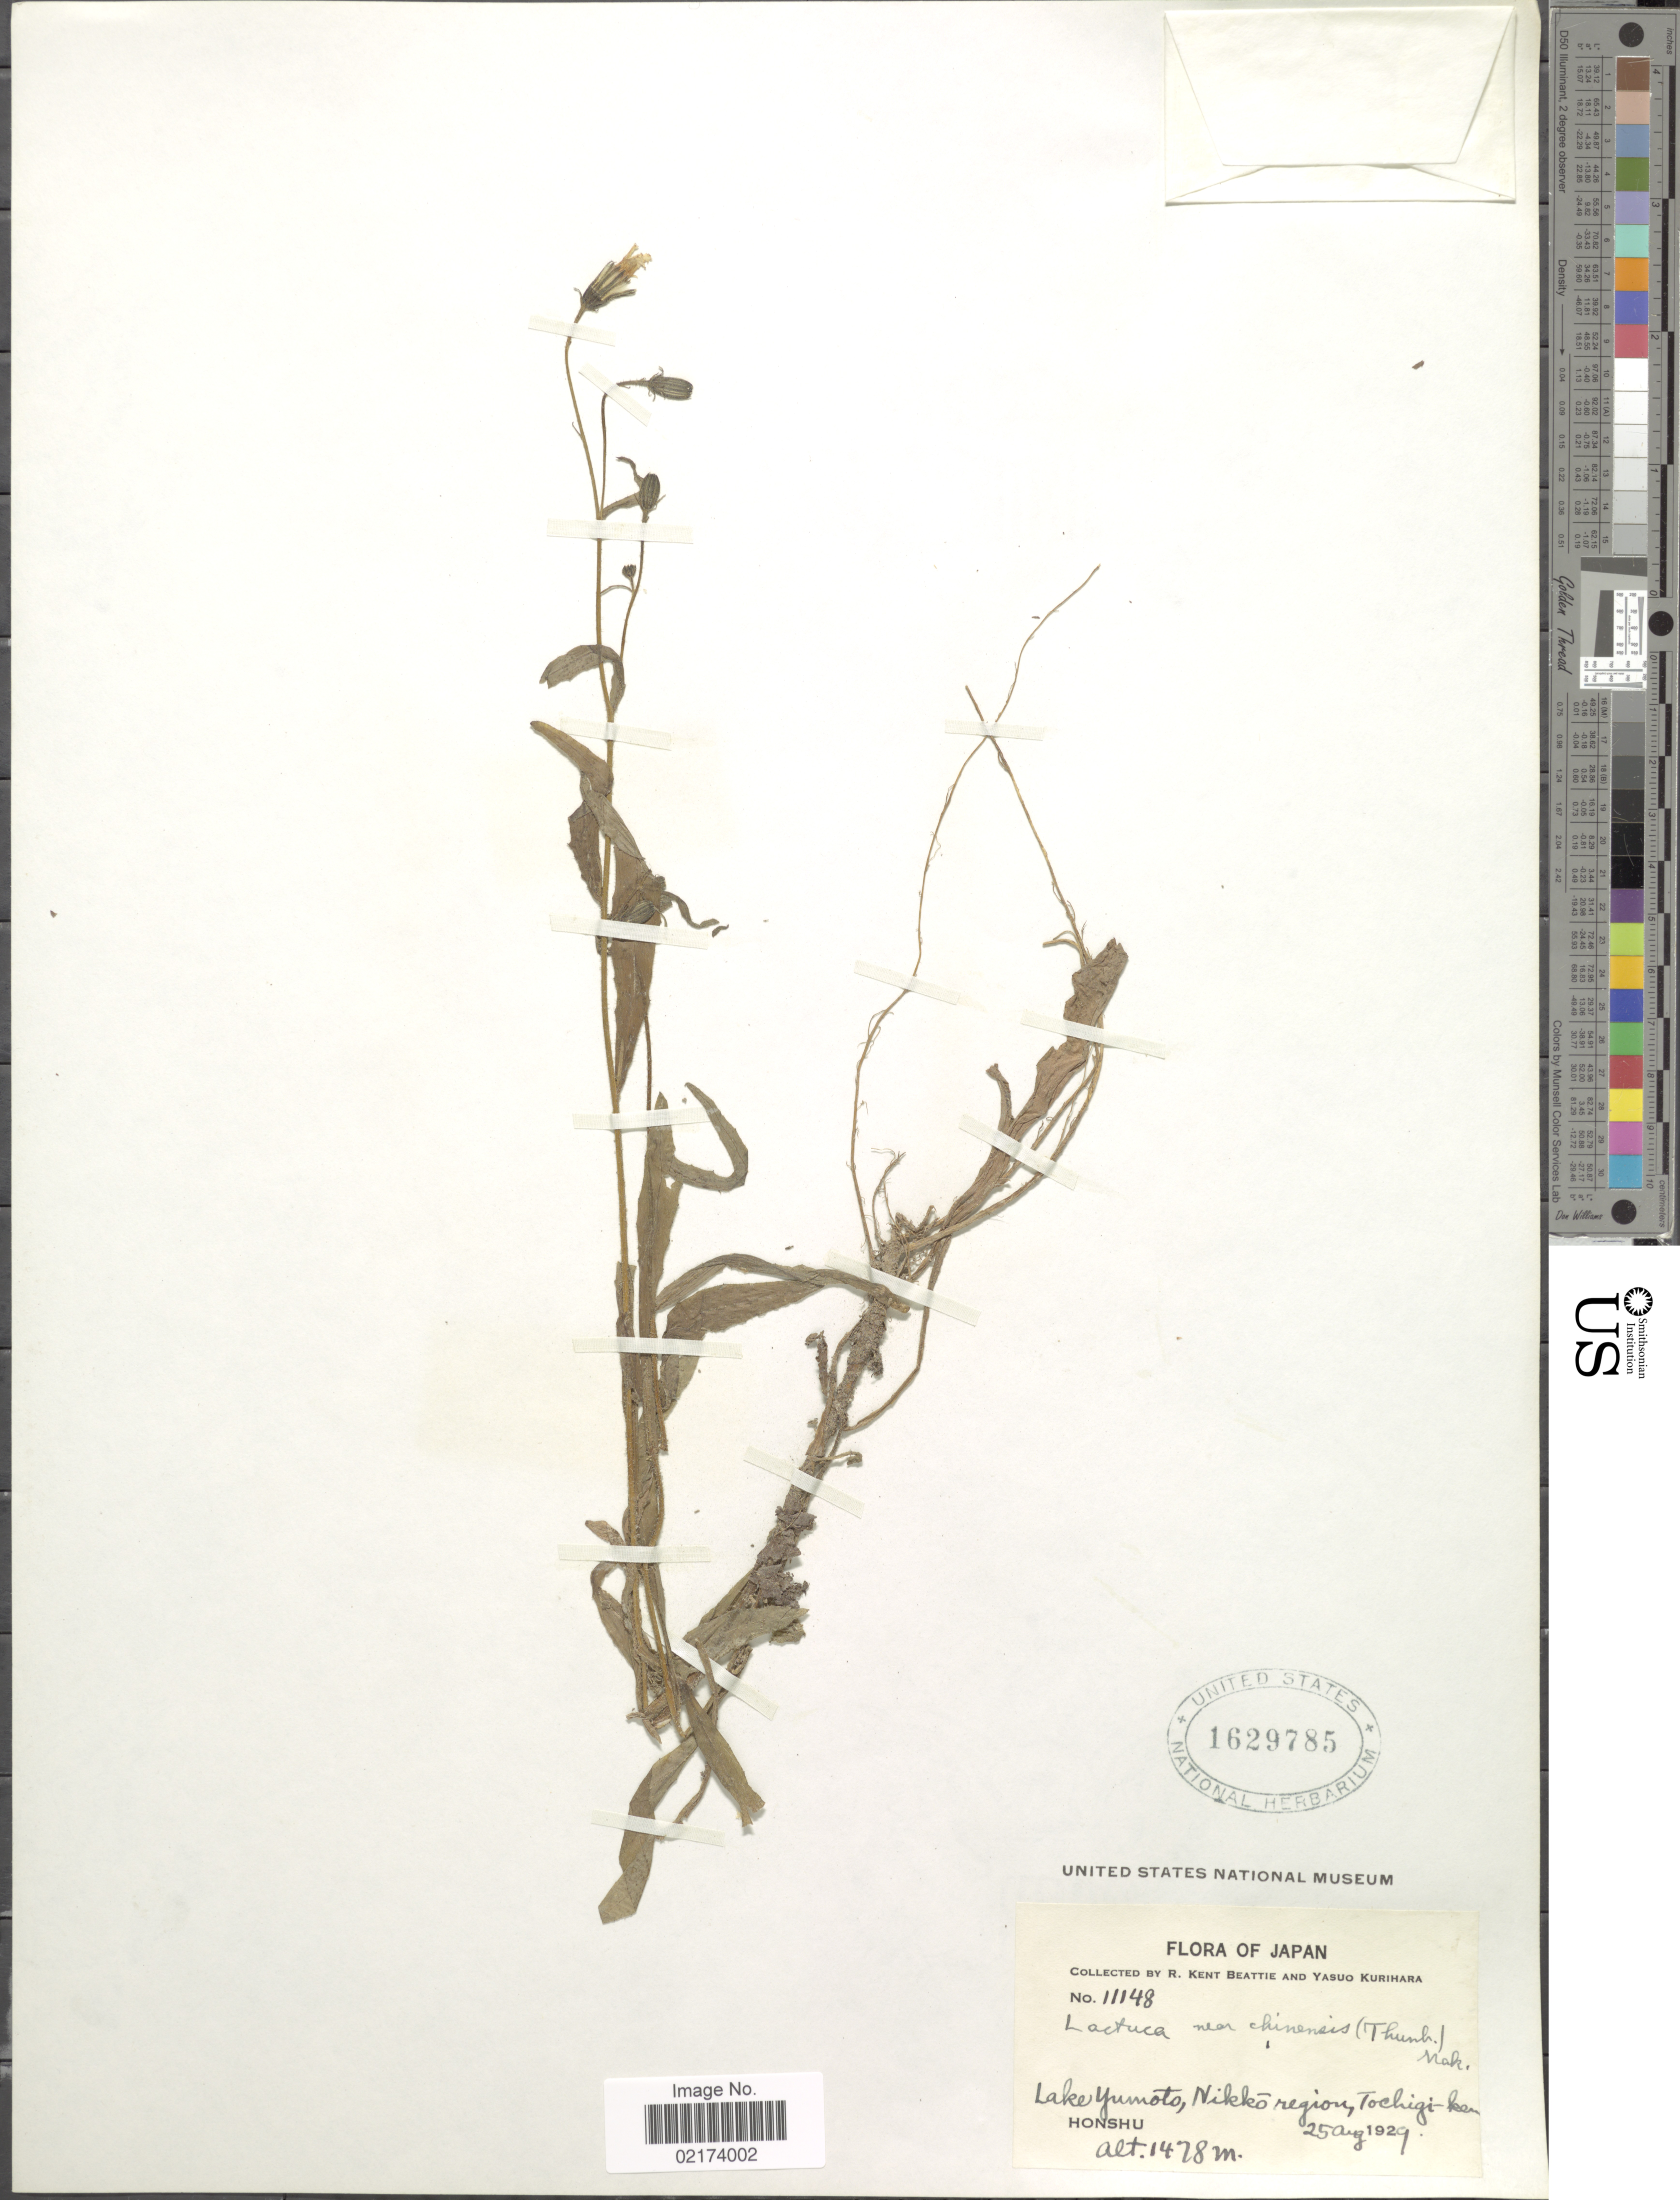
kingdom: Plantae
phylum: Tracheophyta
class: Magnoliopsida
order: Asterales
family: Asteraceae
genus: Ixeris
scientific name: Ixeris chinensis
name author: (Thunb.) Nakai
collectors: R. K. Beattie & Y. Kurihara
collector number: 11148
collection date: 1929-08-25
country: Japan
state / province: Totigi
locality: Lake Yumoto, Nikko region, Tochigi-ken, Honshu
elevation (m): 1478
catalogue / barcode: US 1629785